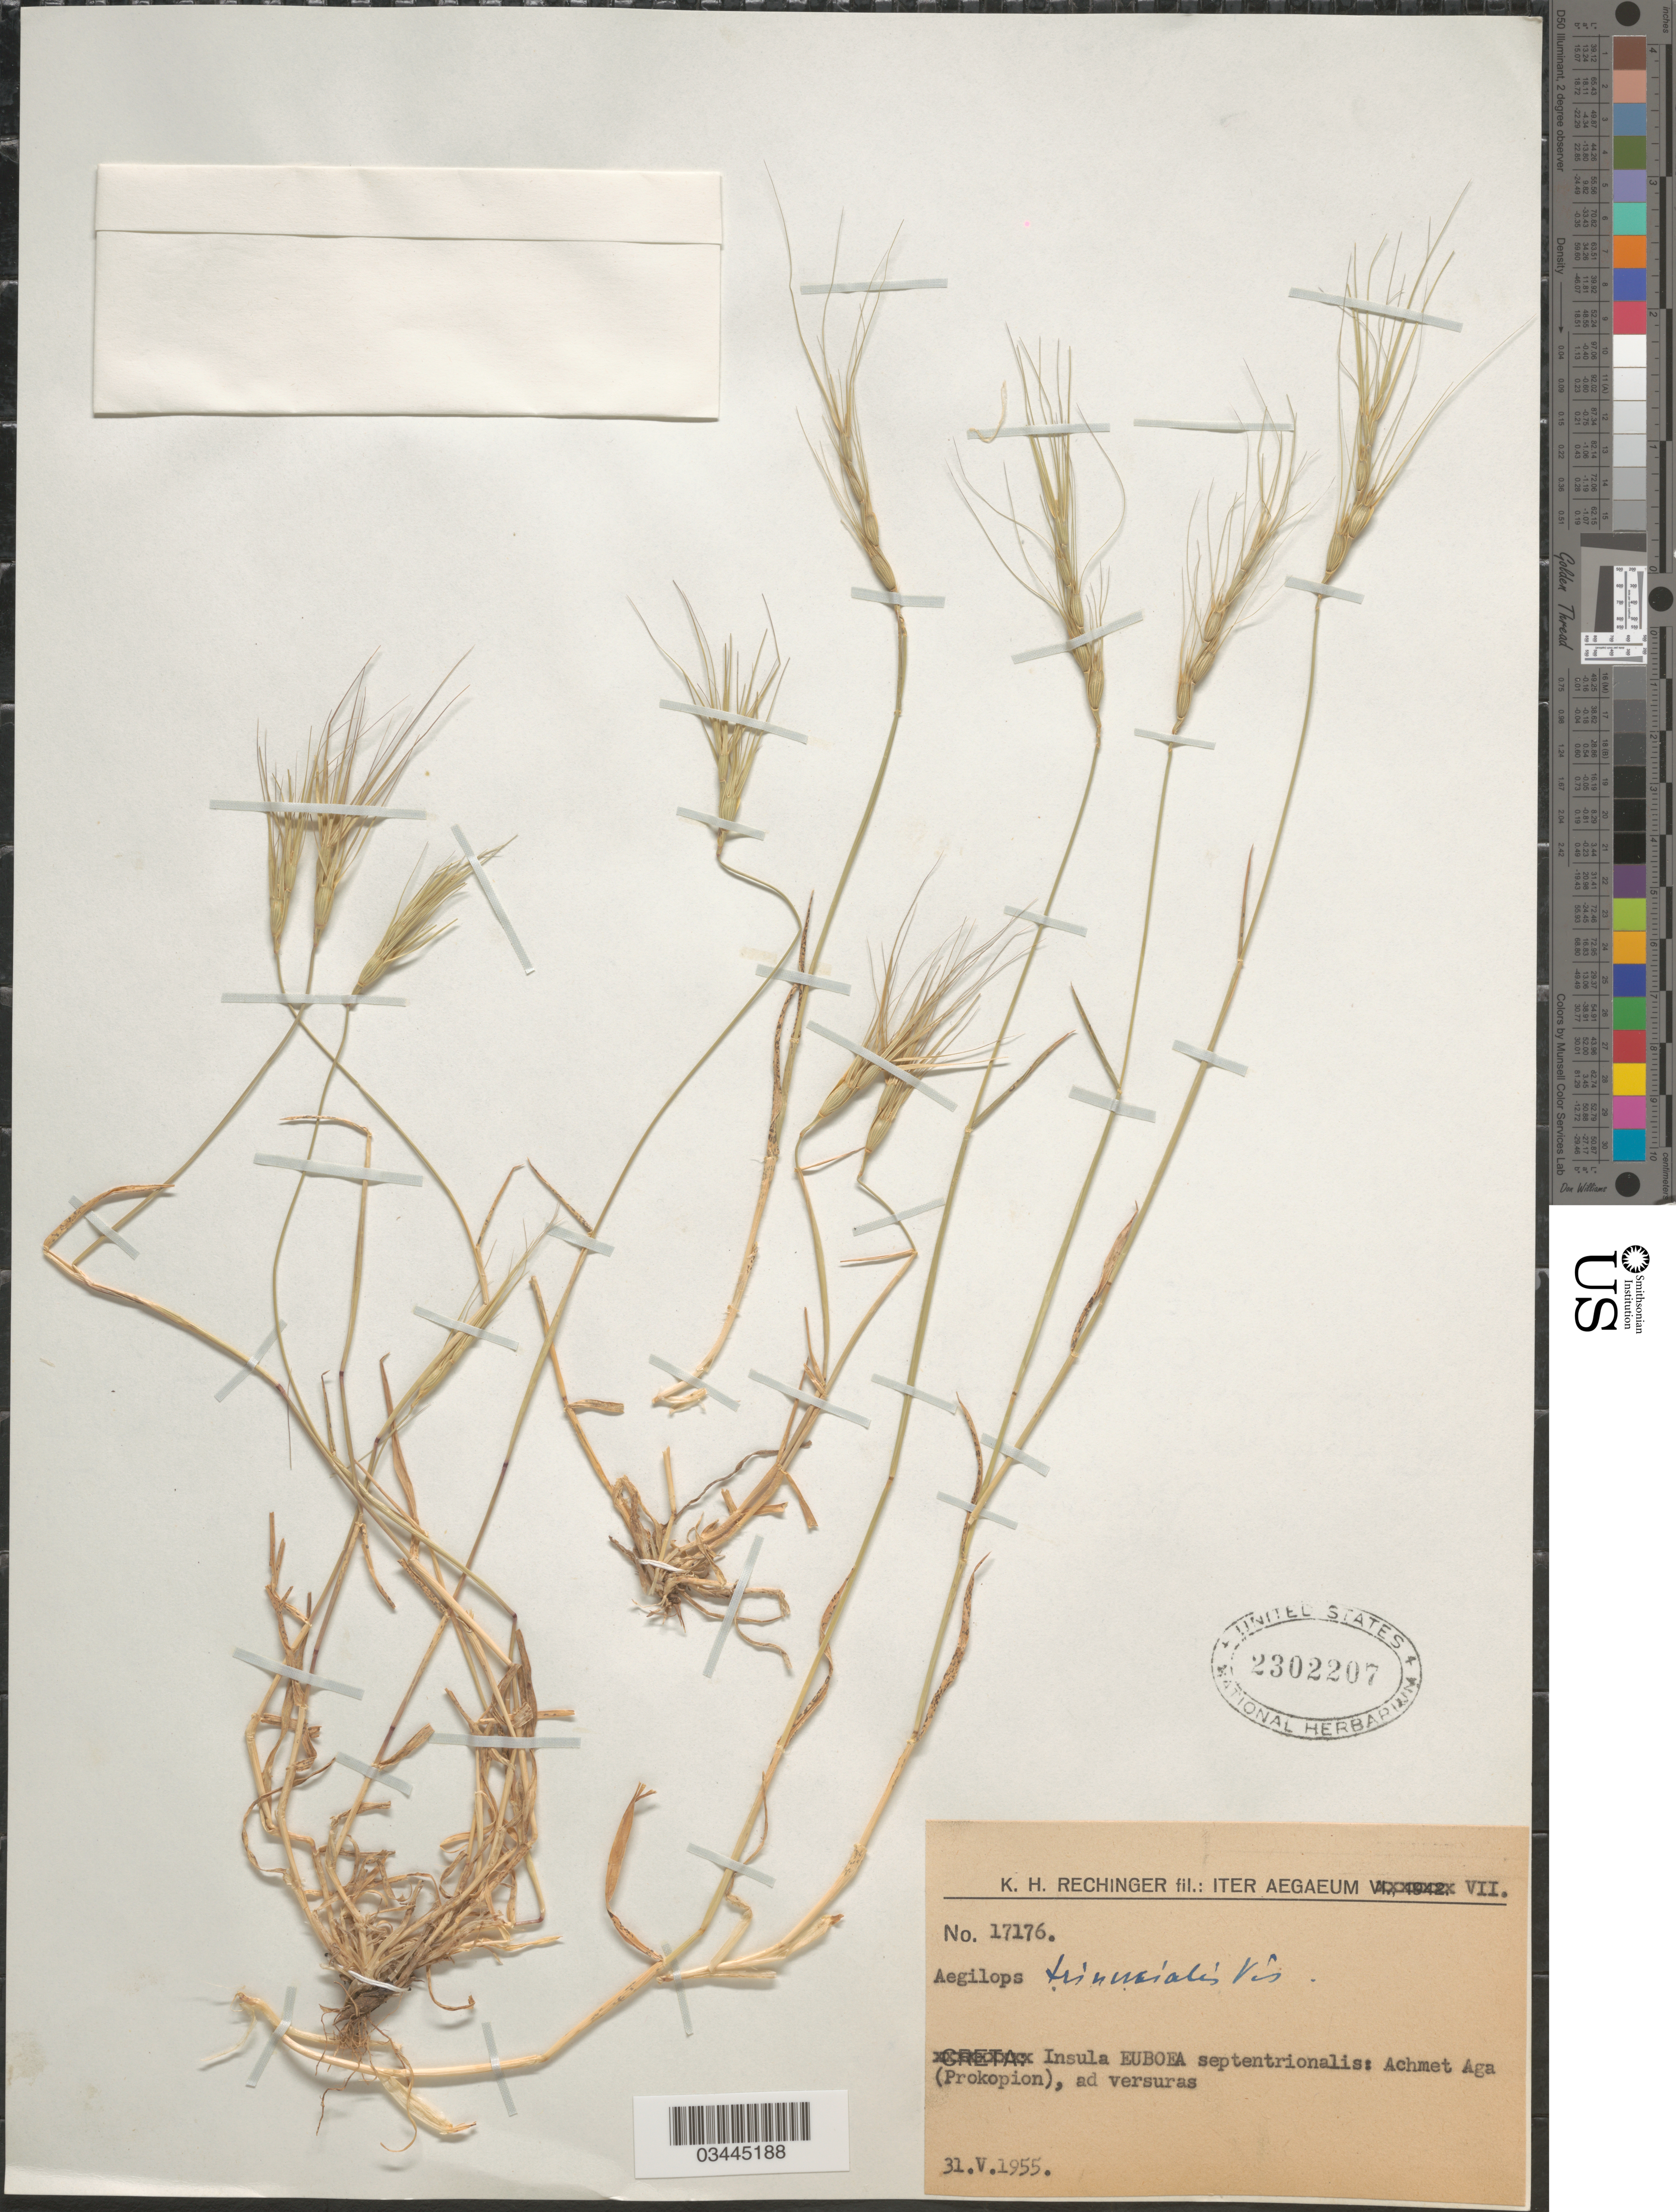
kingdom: Plantae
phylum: Tracheophyta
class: Liliopsida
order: Poales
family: Poaceae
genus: Aegilops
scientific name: Aegilops triuncialis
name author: L.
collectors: K. H. Rechinger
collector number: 17176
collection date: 1955-05-31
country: Greece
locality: Iter Aegaeum VII. Insula Euboea septentrionalis: Achmet Aga (Prokopion), ad versuras.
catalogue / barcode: US 2302207